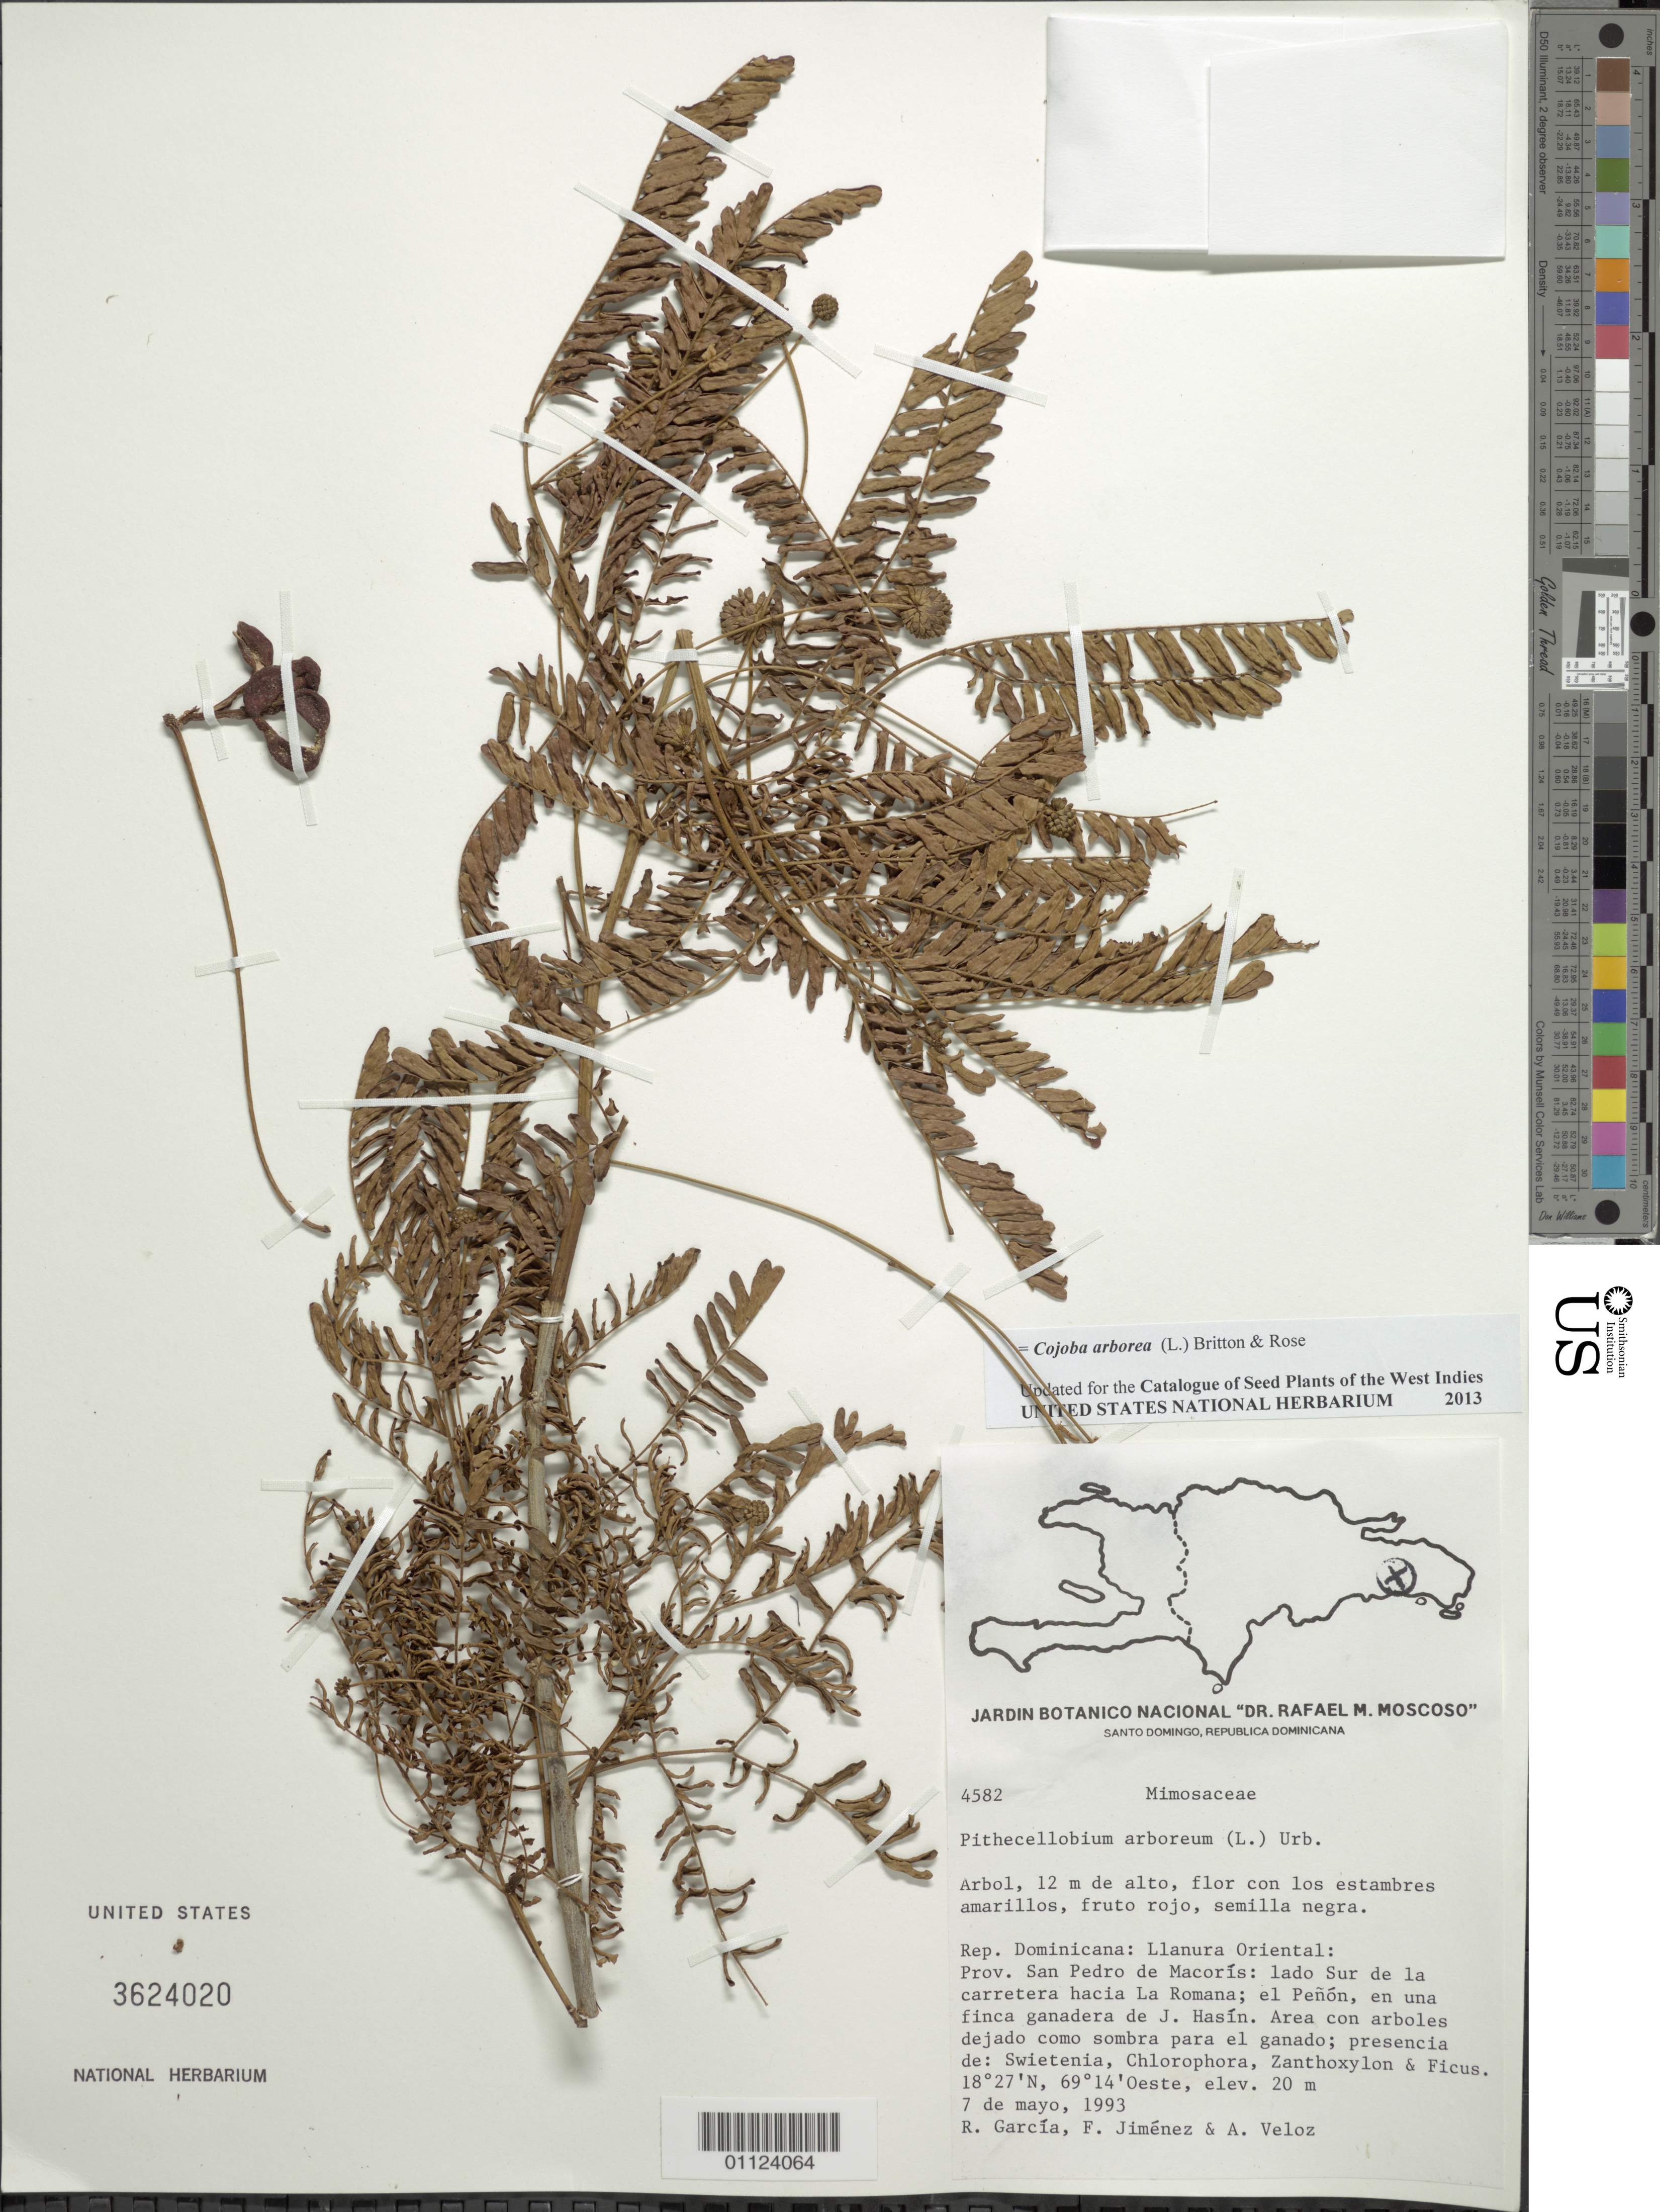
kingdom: Plantae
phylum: Tracheophyta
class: Magnoliopsida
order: Fabales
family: Fabaceae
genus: Cojoba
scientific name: Cojoba arborea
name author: (L.) Britton & Rose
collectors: R. G. García, F. Jiménez & A. Veloz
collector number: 4582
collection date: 1993-05-07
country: Dominican Republic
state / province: San Pedro de Macorís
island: Hispaniola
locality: Llanura Oriental, lado Sur de la carretera hacia La Romana; el Peñón, en una finca ganadera de J. Hasín.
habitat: Area con arboles dejado como sombra para el ganado; presencia de: Swietenia, Chlorophora, Zanthoxylon & Ficus.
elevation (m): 20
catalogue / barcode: US 3624020